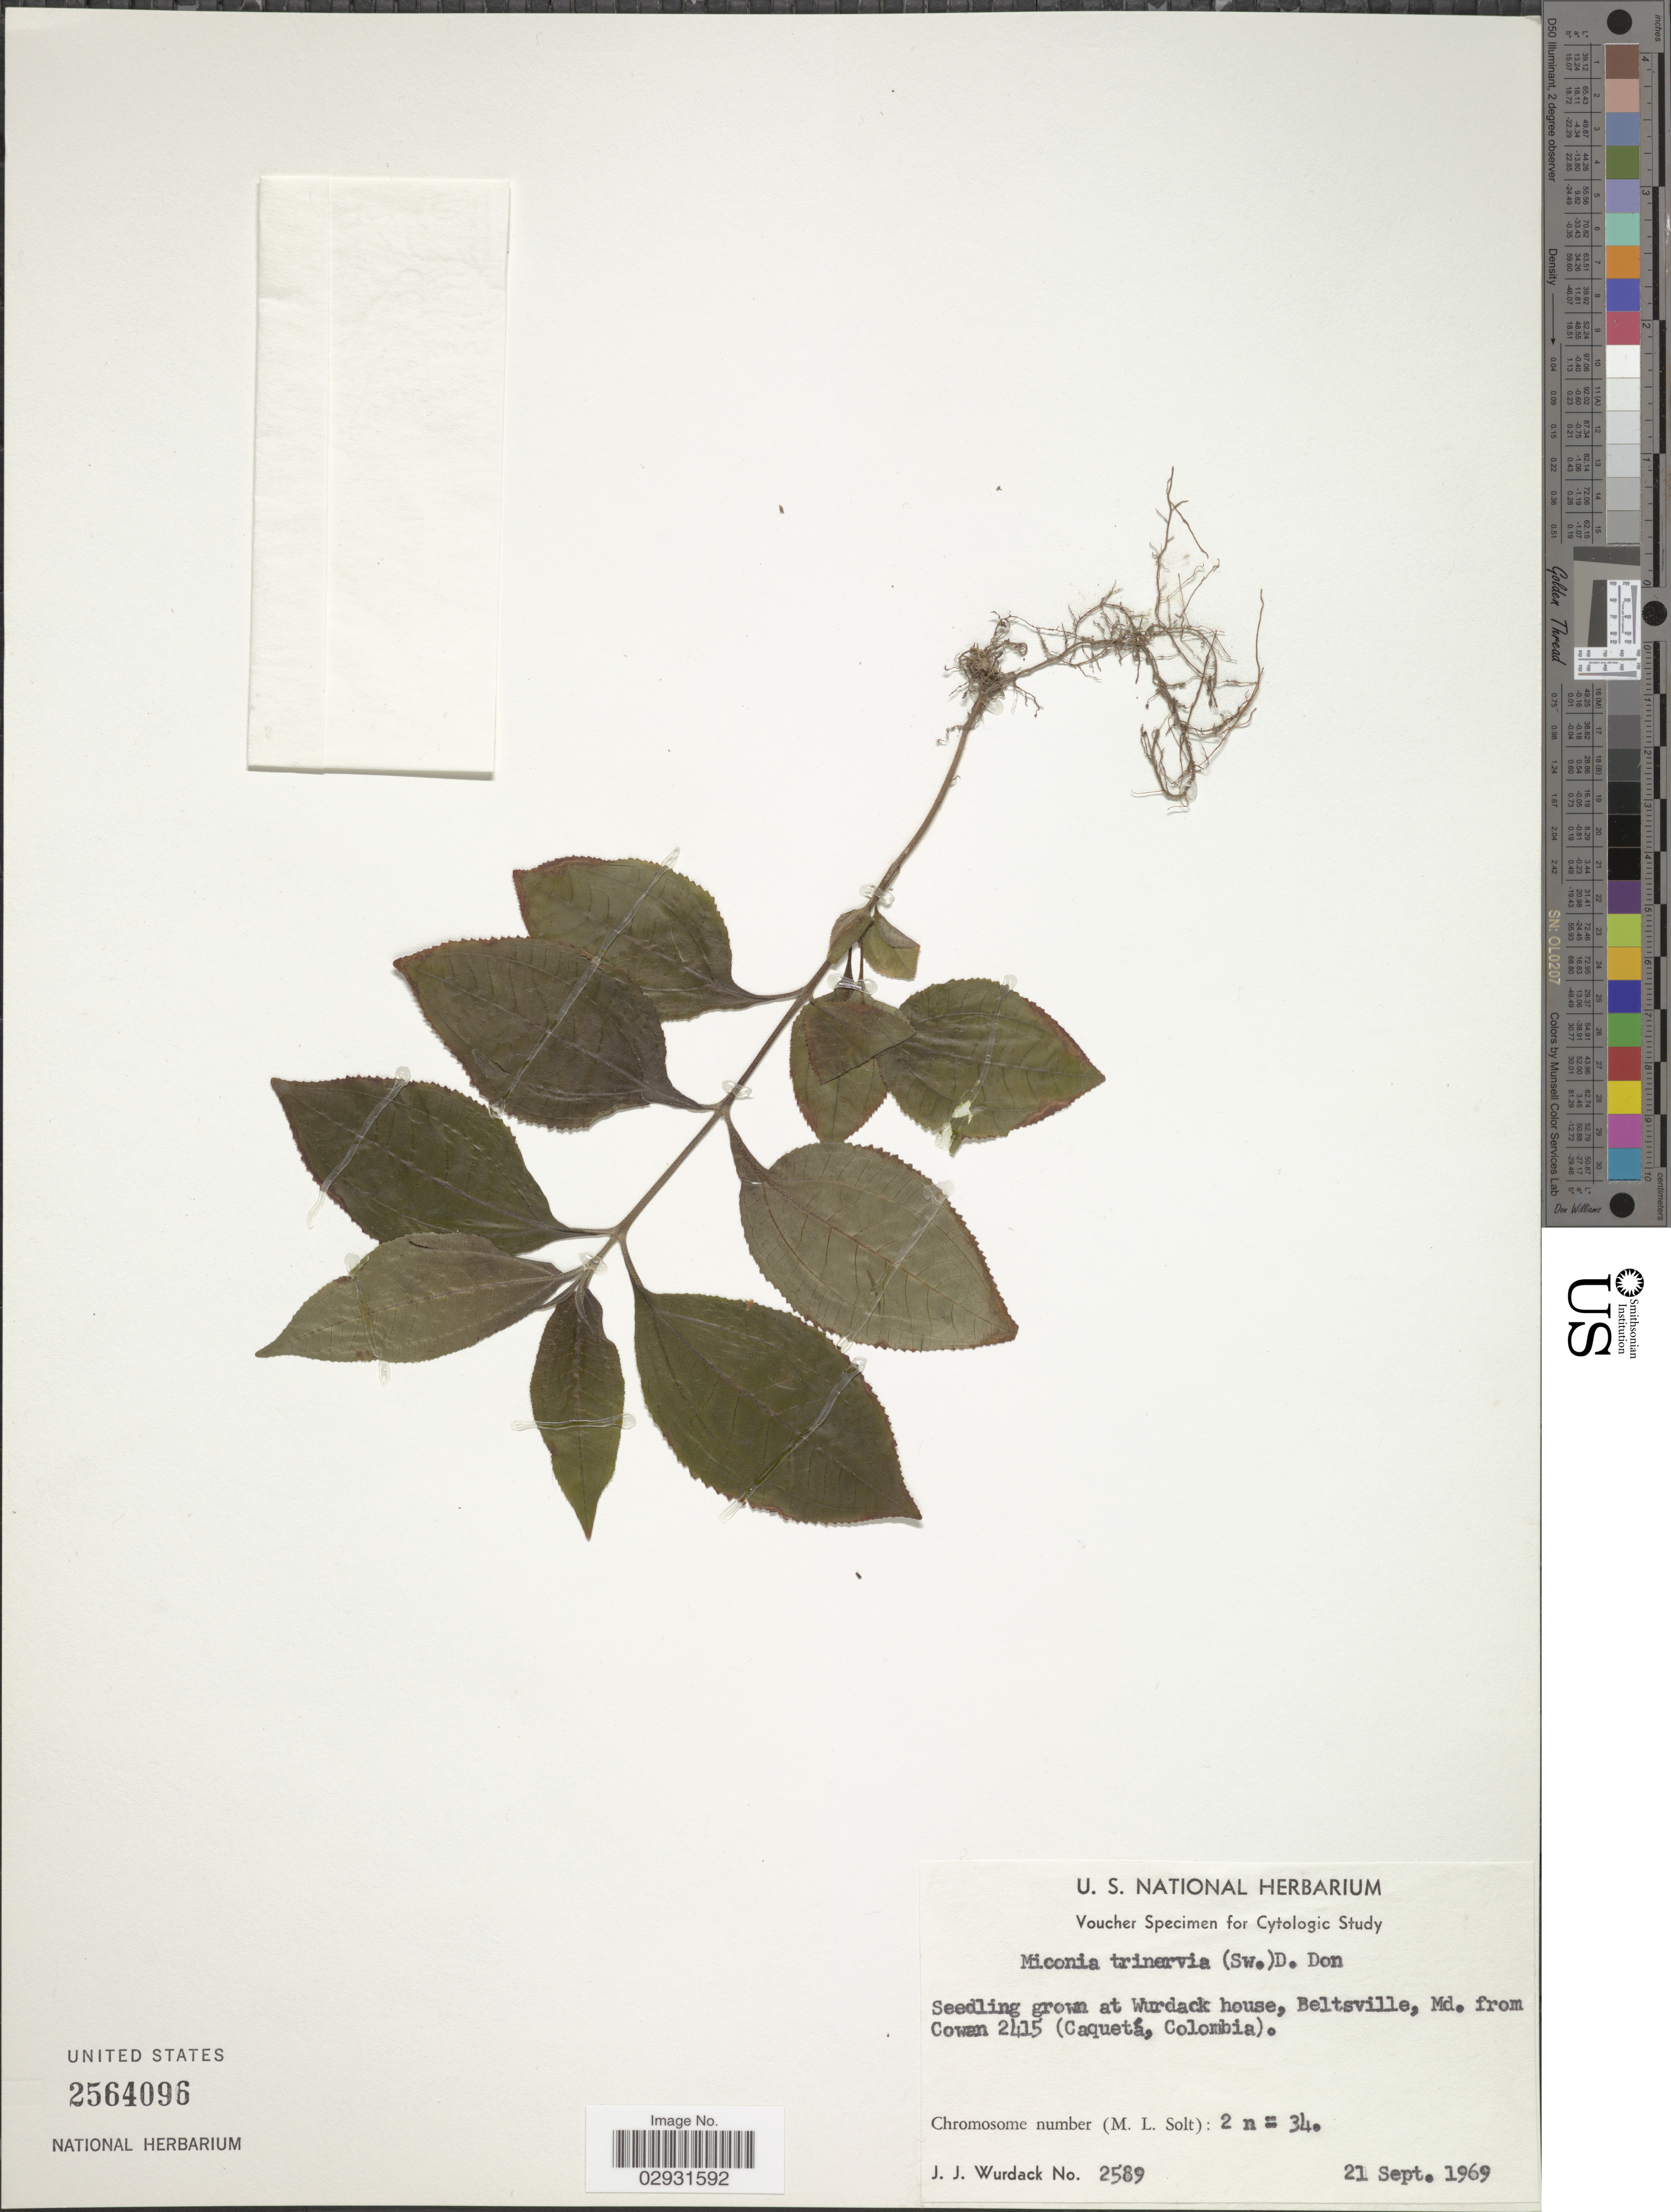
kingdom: Plantae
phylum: Tracheophyta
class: Magnoliopsida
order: Myrtales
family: Melastomataceae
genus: Miconia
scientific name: Miconia trinervia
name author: (Sw.) D. Don ex Loudon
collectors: J. J. Wurdack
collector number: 2589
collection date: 1969-09-21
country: United States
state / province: Maryland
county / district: Prince George's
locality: Seedling grown at Wurdack house, Beltsville.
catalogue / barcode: US 2564096